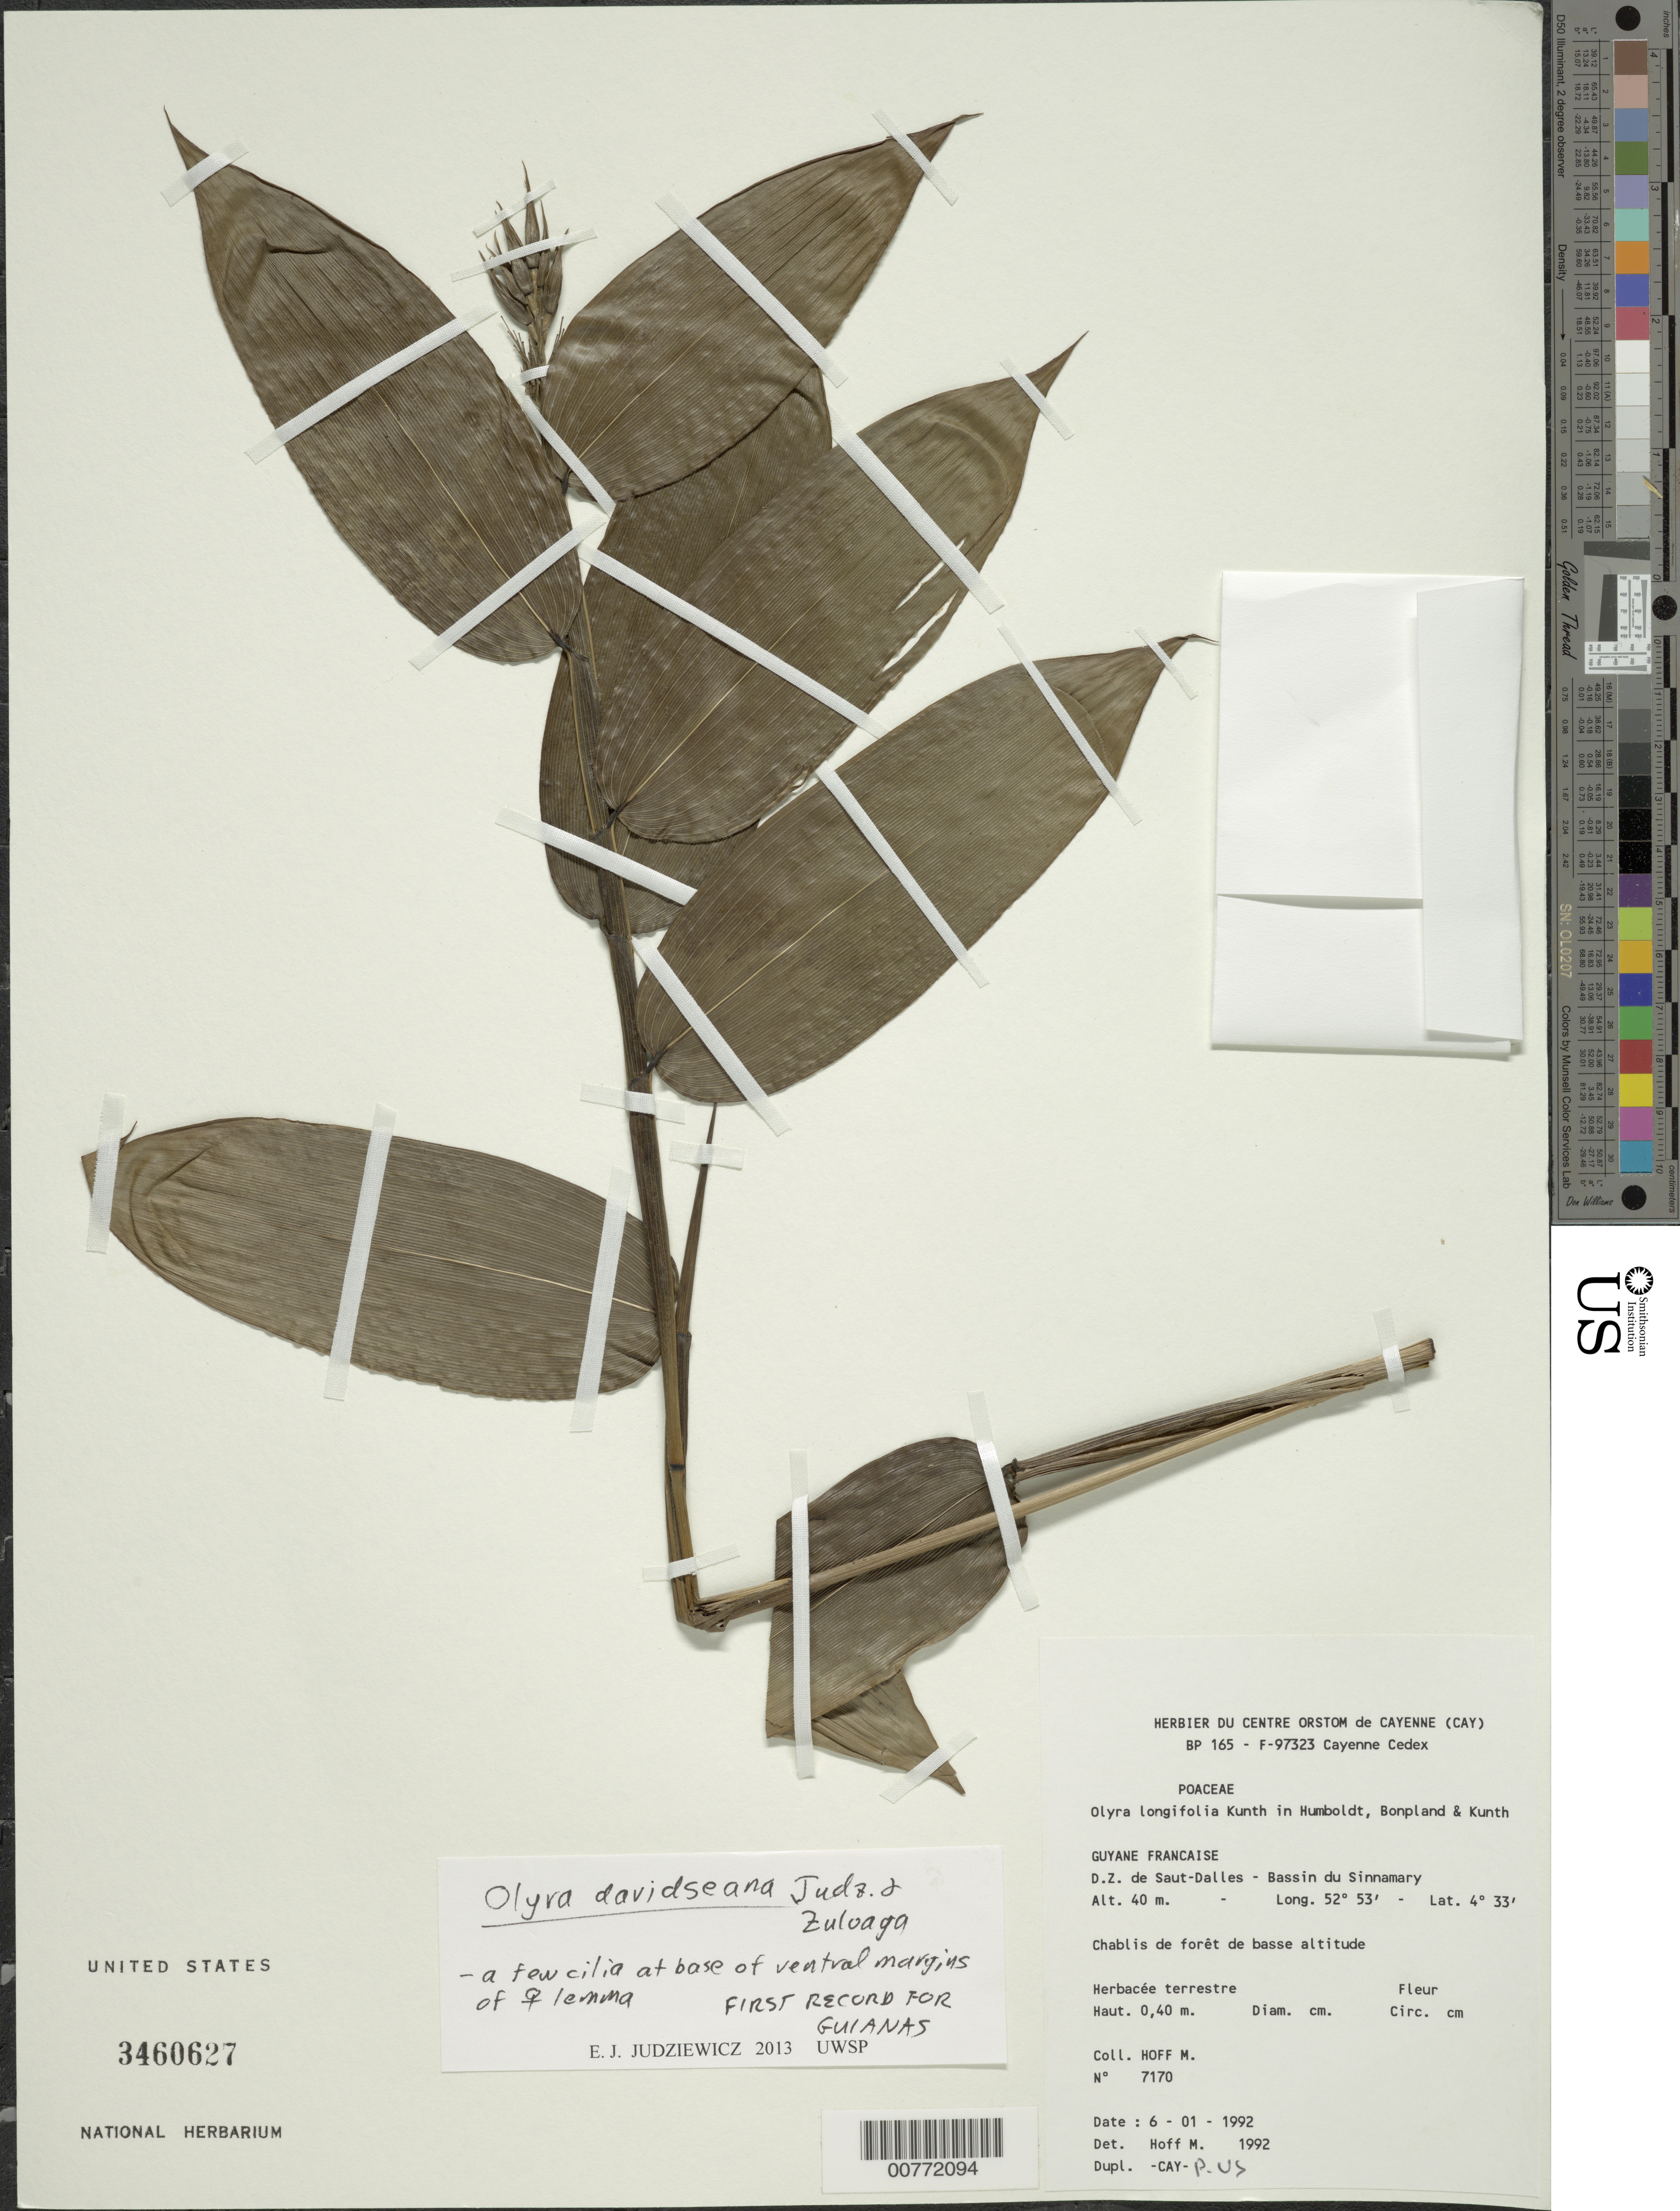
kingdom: Plantae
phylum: Tracheophyta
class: Liliopsida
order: Poales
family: Poaceae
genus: Olyra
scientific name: Olyra davidseana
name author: Judz. & Zuloaga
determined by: Judziewicz, E. J.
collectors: M. Hoff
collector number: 7170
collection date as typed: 6-Jan-92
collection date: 1992-01-06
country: French Guiana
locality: D.Z. de Saut-Dalles, Bassin du Sinnamary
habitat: Chablis de forêt de basse altitude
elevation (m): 40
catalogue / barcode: US 3460627